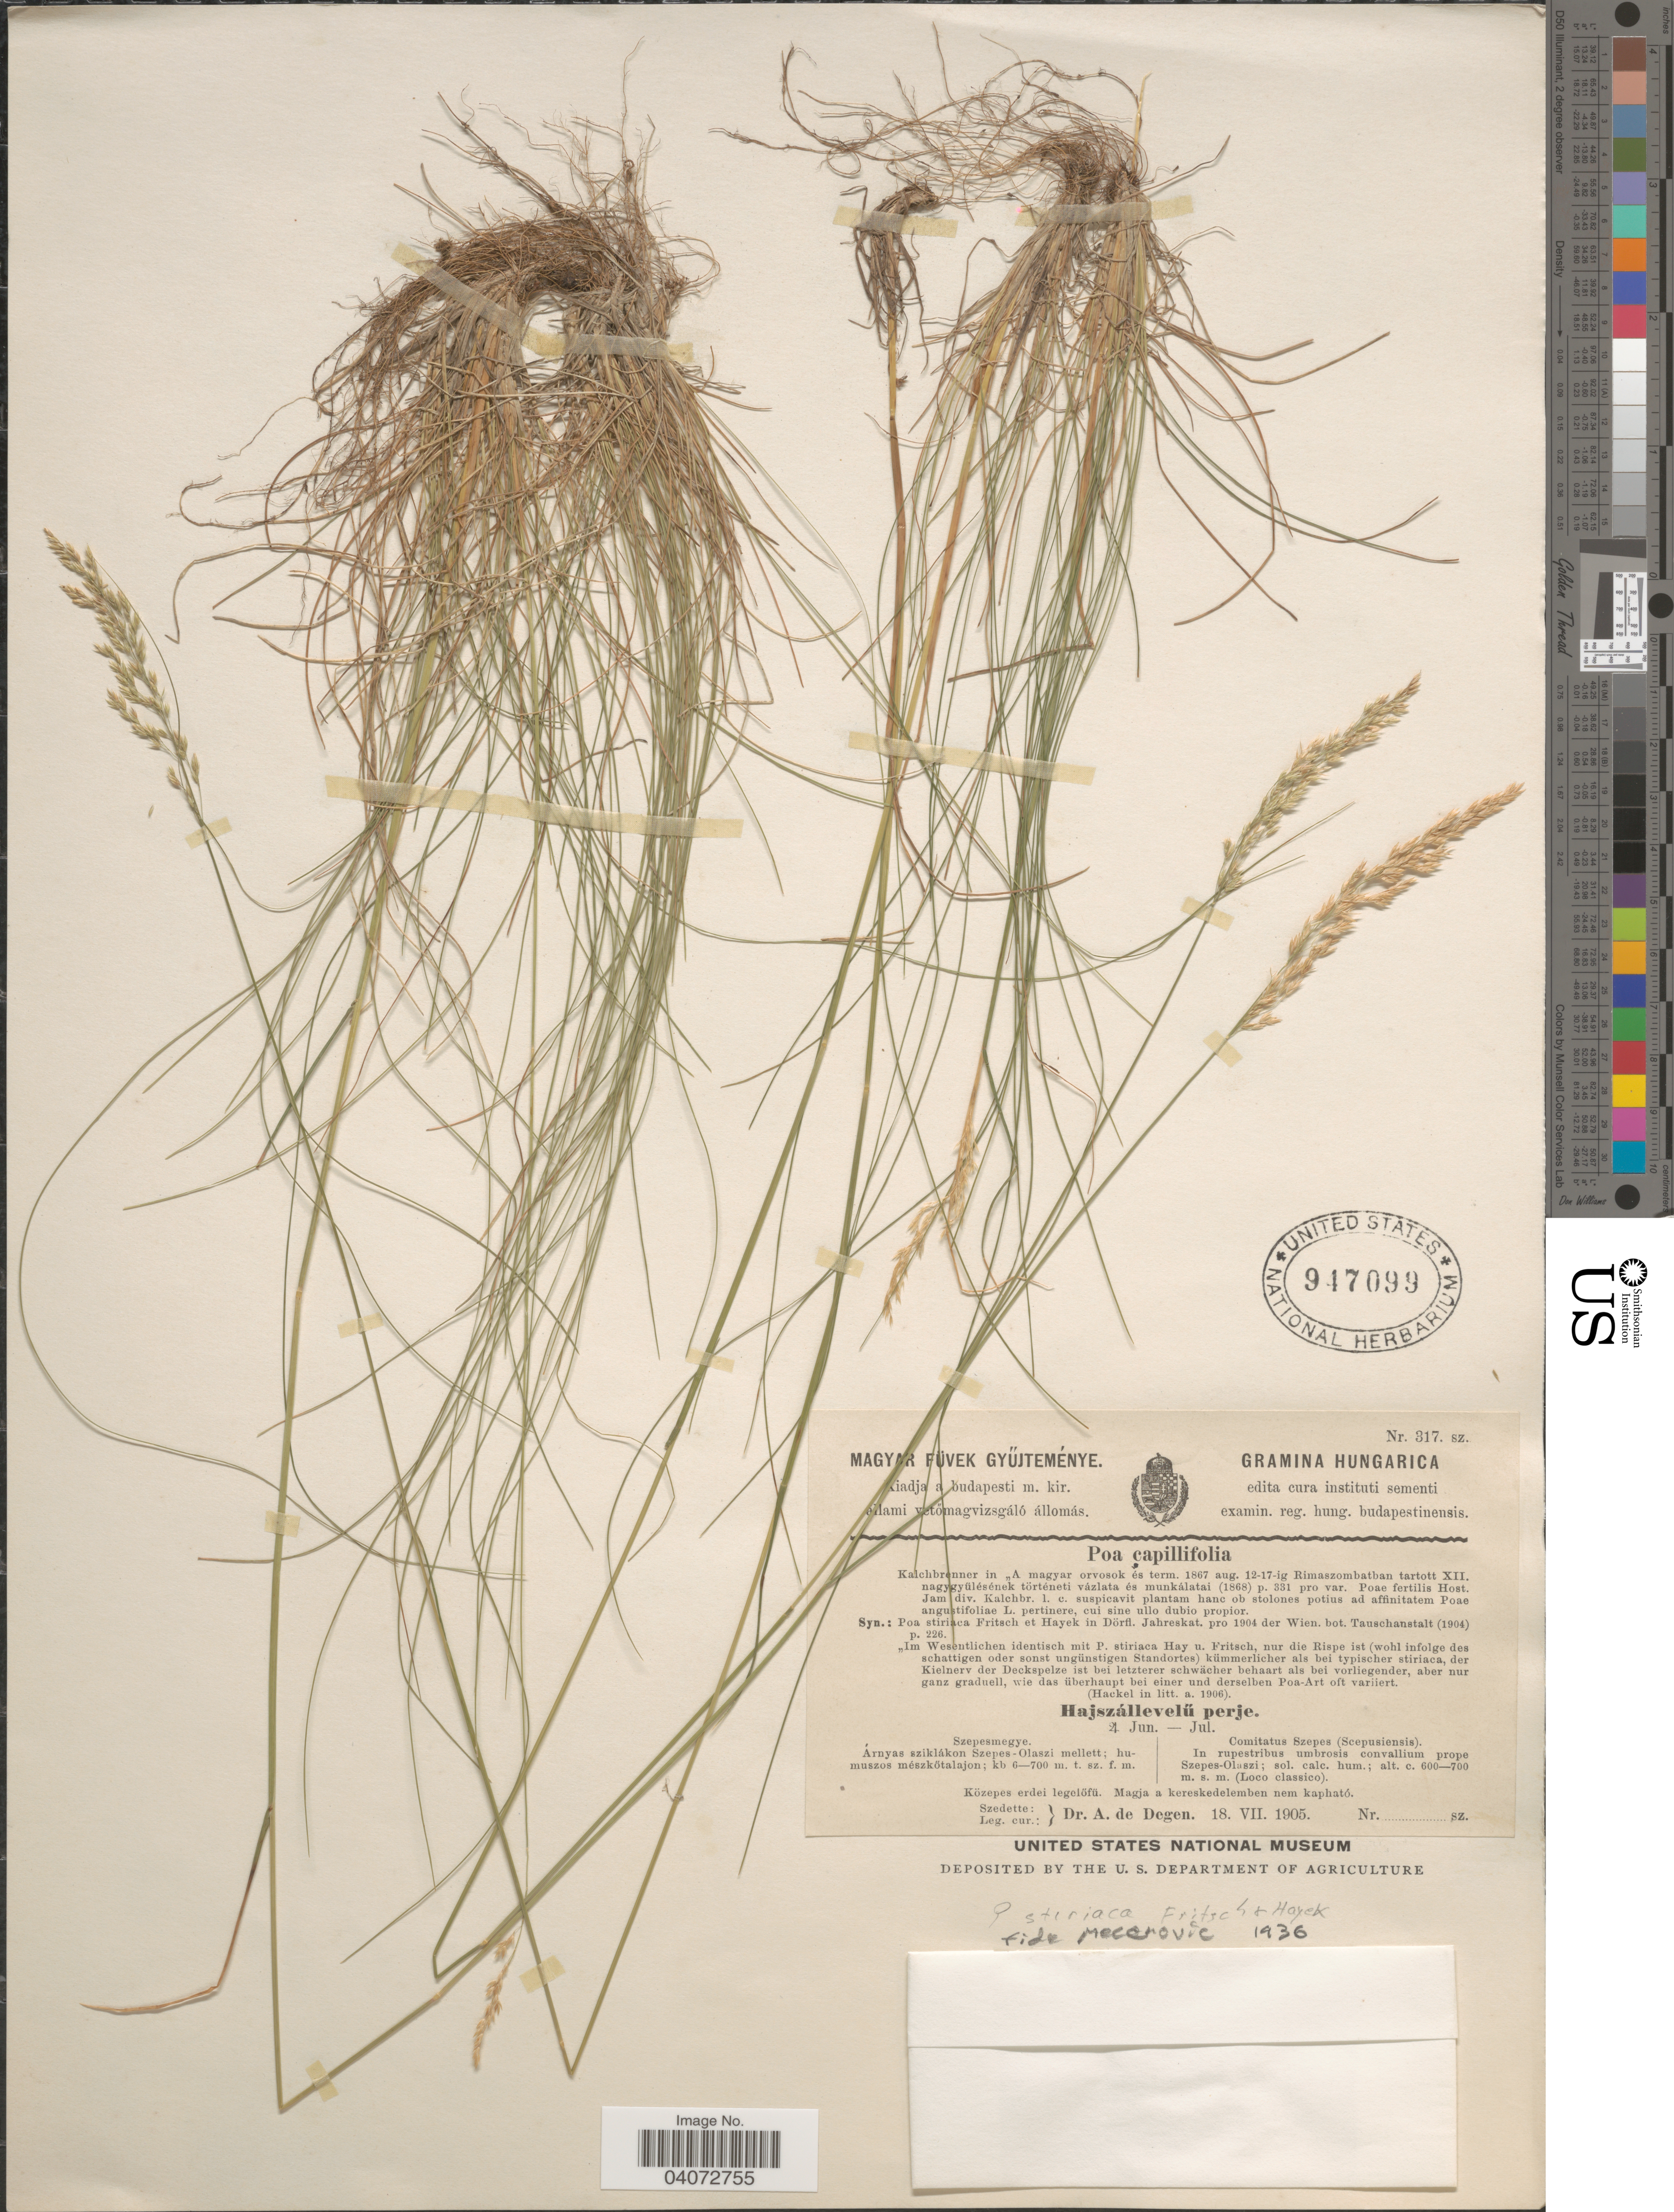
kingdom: Plantae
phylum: Tracheophyta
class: Liliopsida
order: Poales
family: Poaceae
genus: Poa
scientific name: Poa stiriaca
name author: Fritsch & Hayek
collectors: A. Degen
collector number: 317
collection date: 1905-07-18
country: Hungary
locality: Comitatus Szepes (Scepusiensis). In rupestribus umbrosis convallium prope Szepes-Olaszi.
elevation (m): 600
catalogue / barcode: US 947099